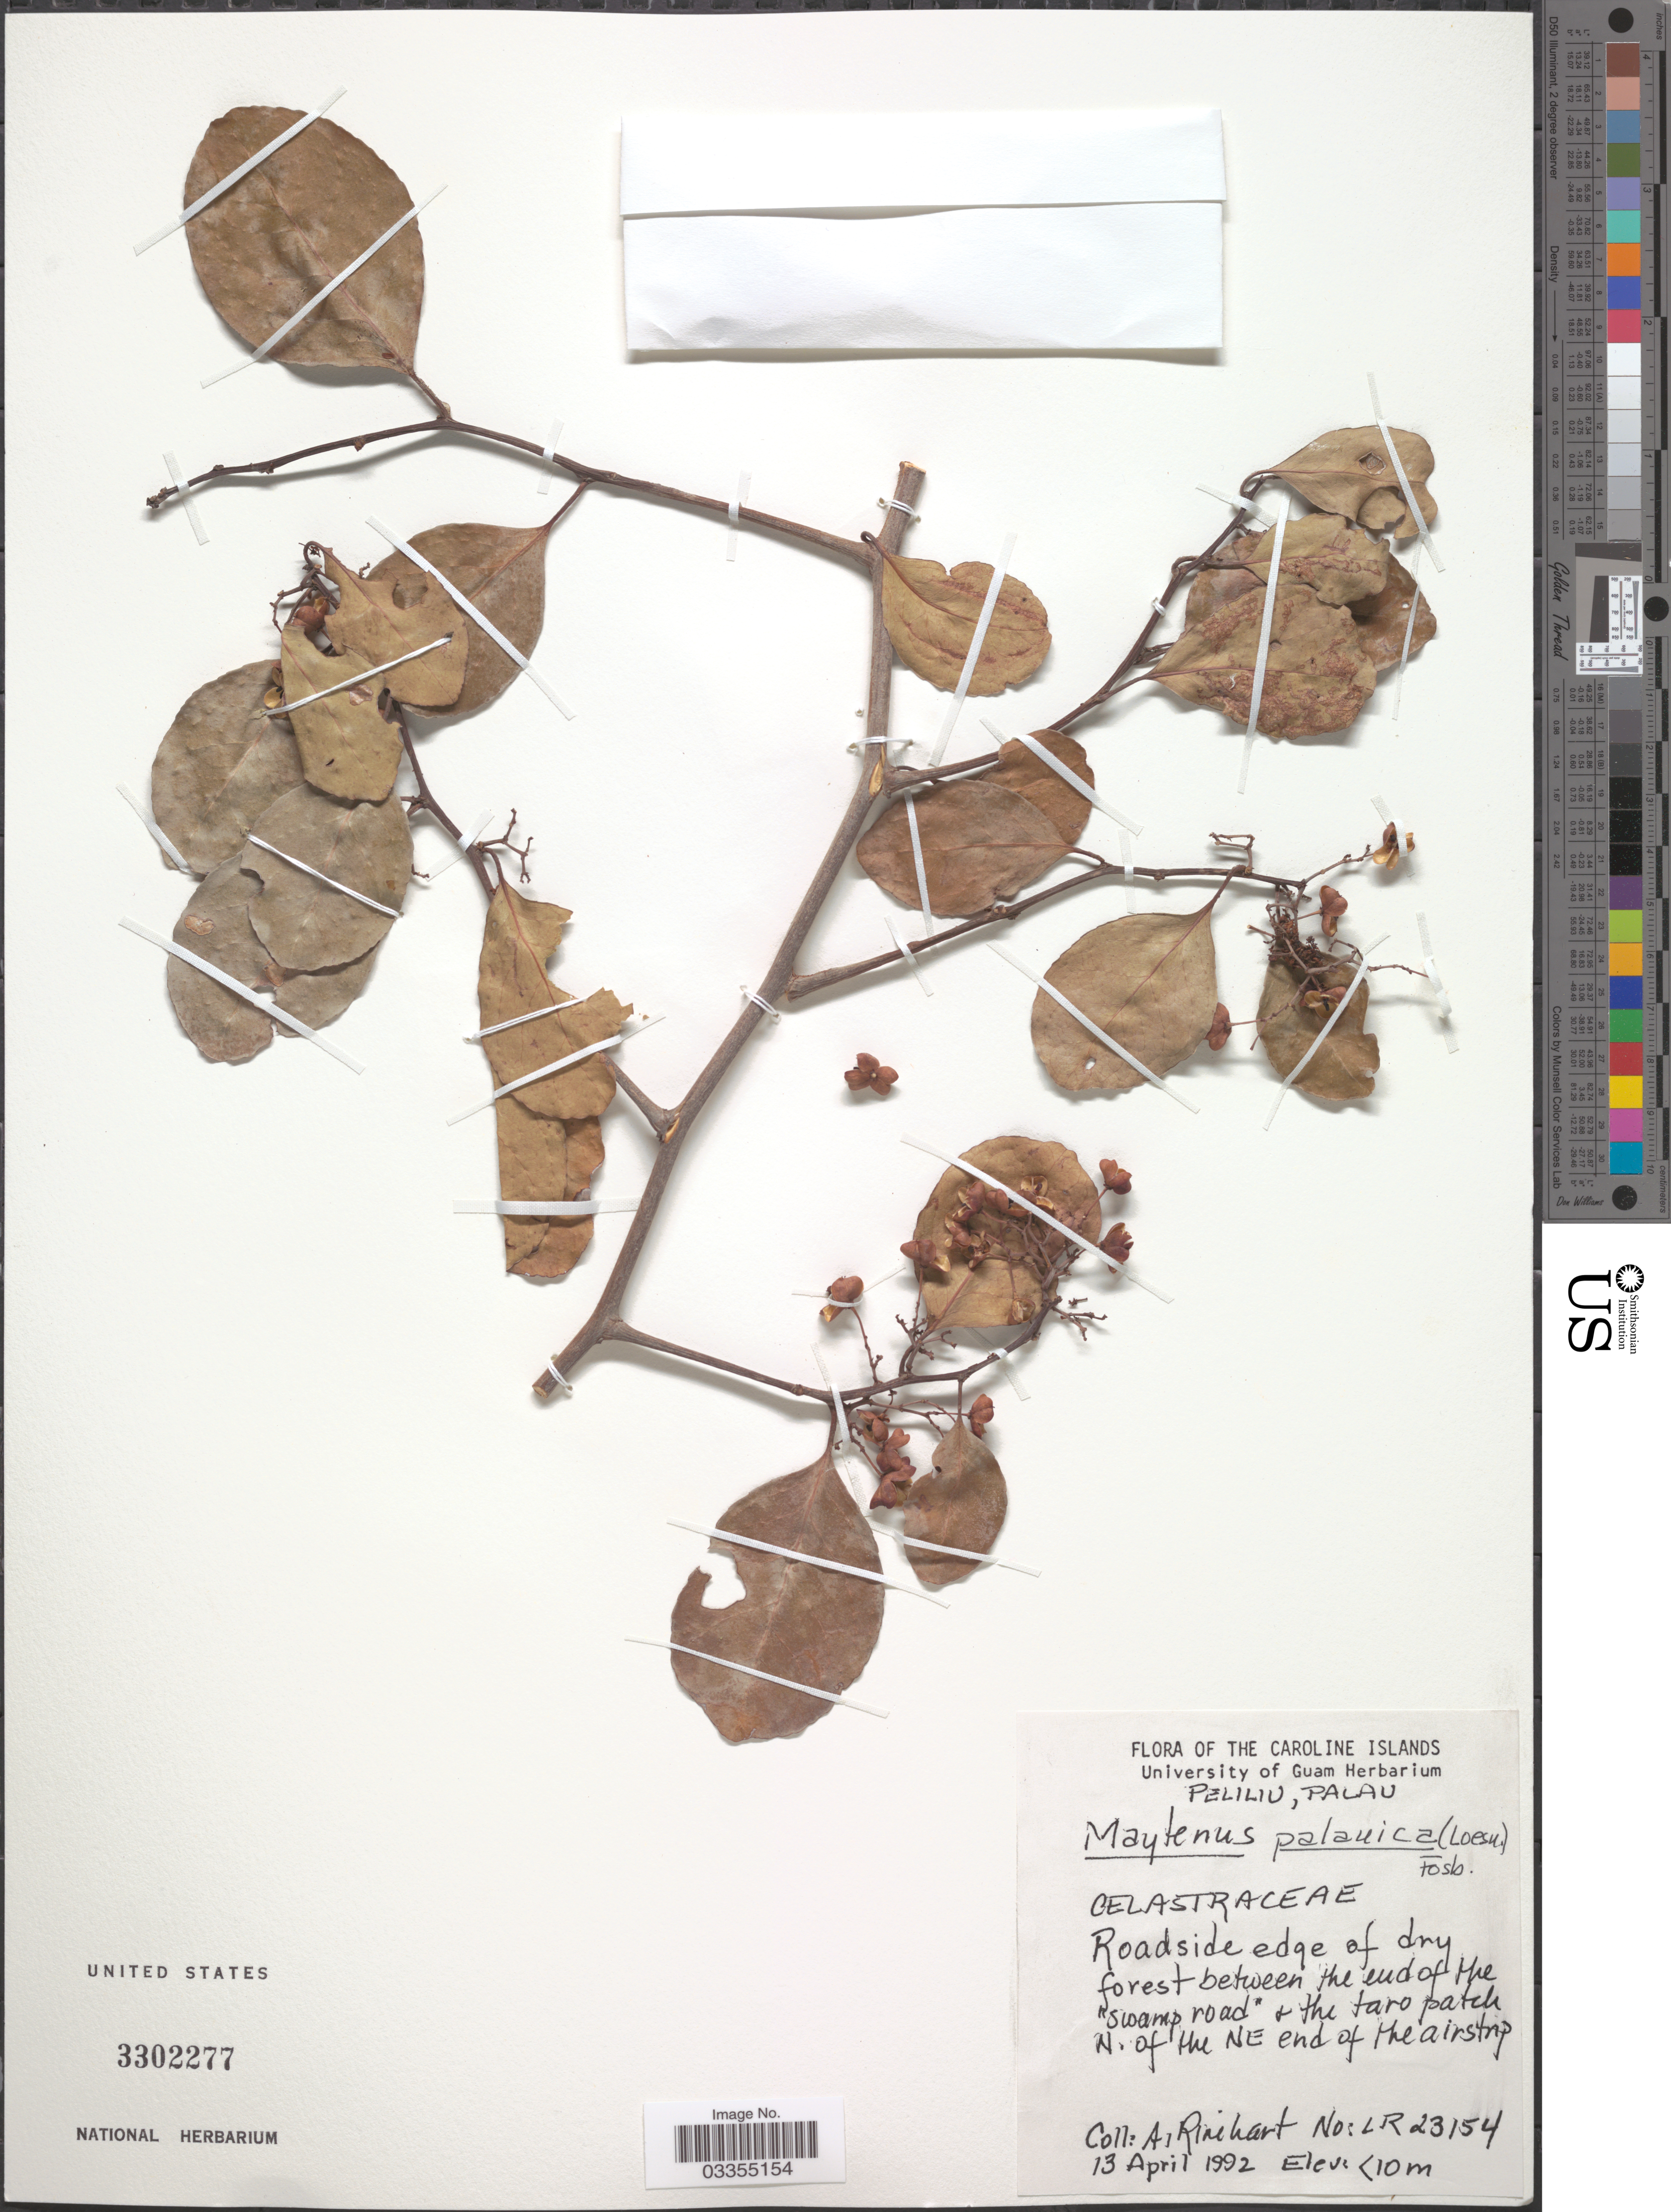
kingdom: Plantae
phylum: Tracheophyta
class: Magnoliopsida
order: Celastrales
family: Celastraceae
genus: Gymnosporia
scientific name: Gymnosporia palauica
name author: Loes.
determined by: Wagner, W. L., (BOT), Smithsonian Institution - National Museum of Natural History (UNITED STATES)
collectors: A. Rinehart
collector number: LR23154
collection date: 1992-04-13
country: Palau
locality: The Caroline Islands. Peliliu, Palau. Roadside edge of dry forest between the end of the "swamp road"+ the taro patch N. of the NE end of the airstrip.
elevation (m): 10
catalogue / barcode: US 3302277